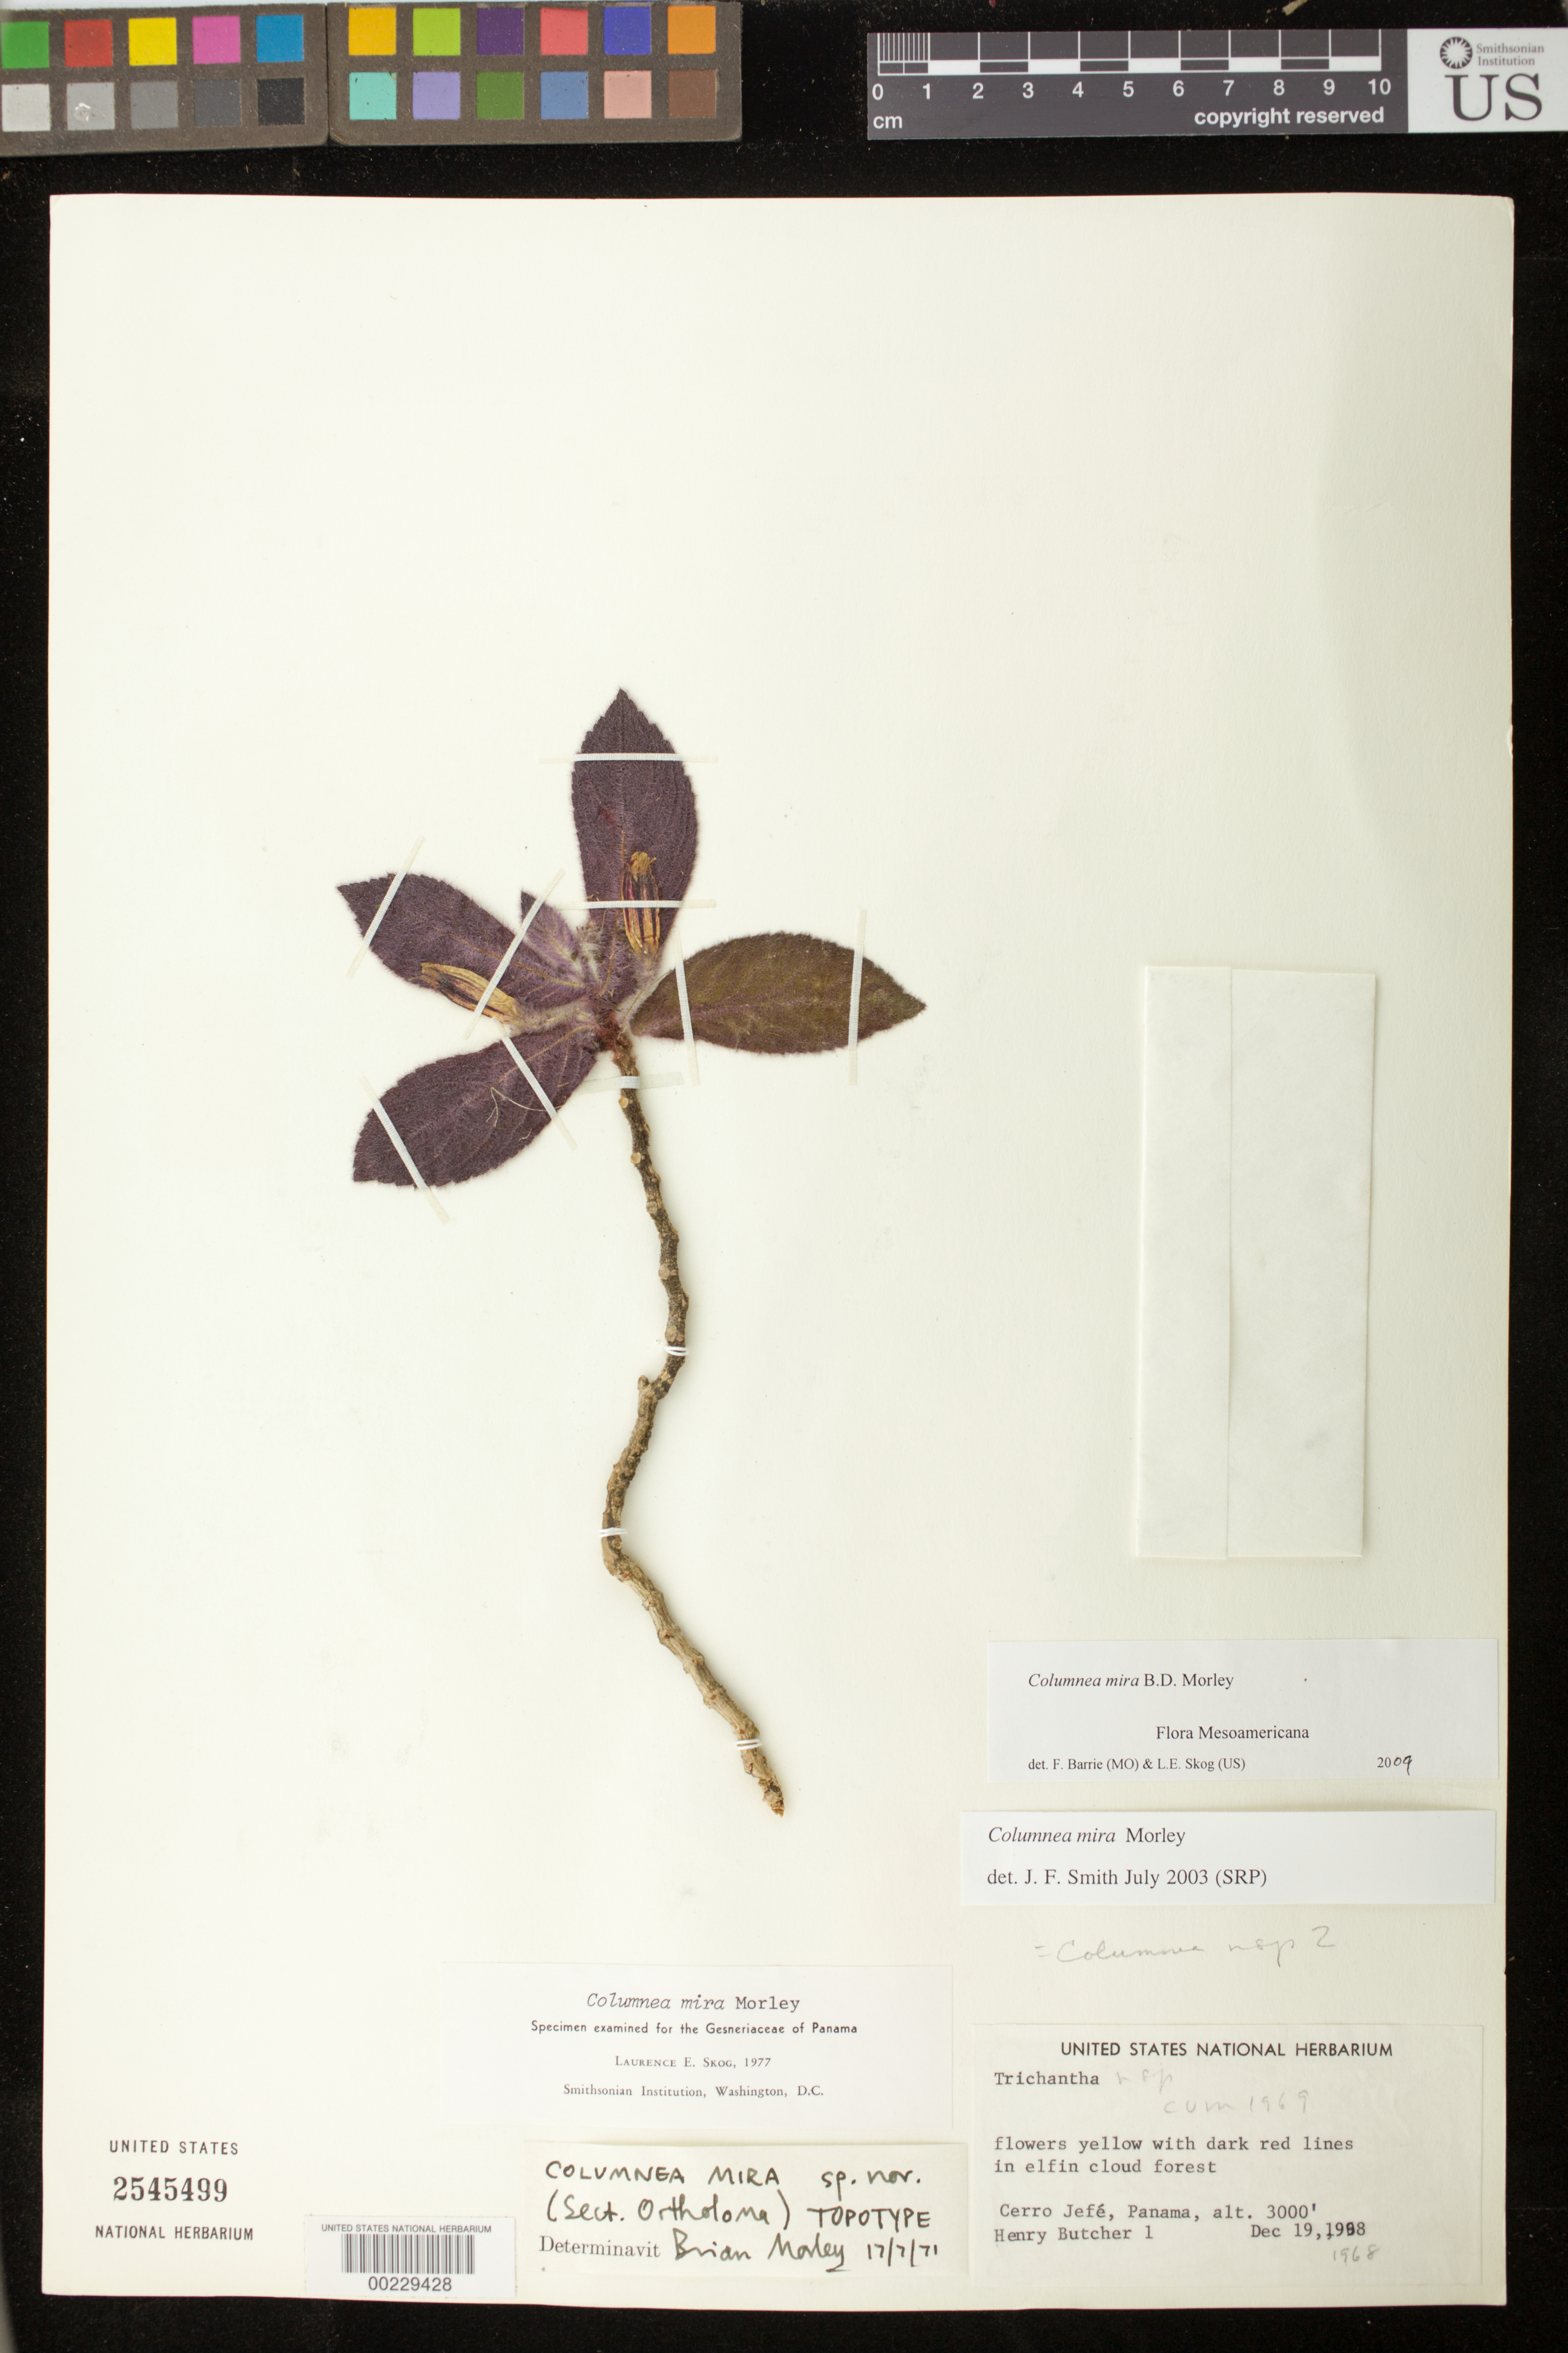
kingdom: Plantae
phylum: Tracheophyta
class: Magnoliopsida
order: Lamiales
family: Gesneriaceae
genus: Columnea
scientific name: Columnea mira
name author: B.D. Morley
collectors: H. Butcher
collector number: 1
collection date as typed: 19 Dec 1968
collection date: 1968-12-19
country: Panama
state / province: Panamá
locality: Cerro Jefe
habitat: In elfin cloud forest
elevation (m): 914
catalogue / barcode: US 2545499